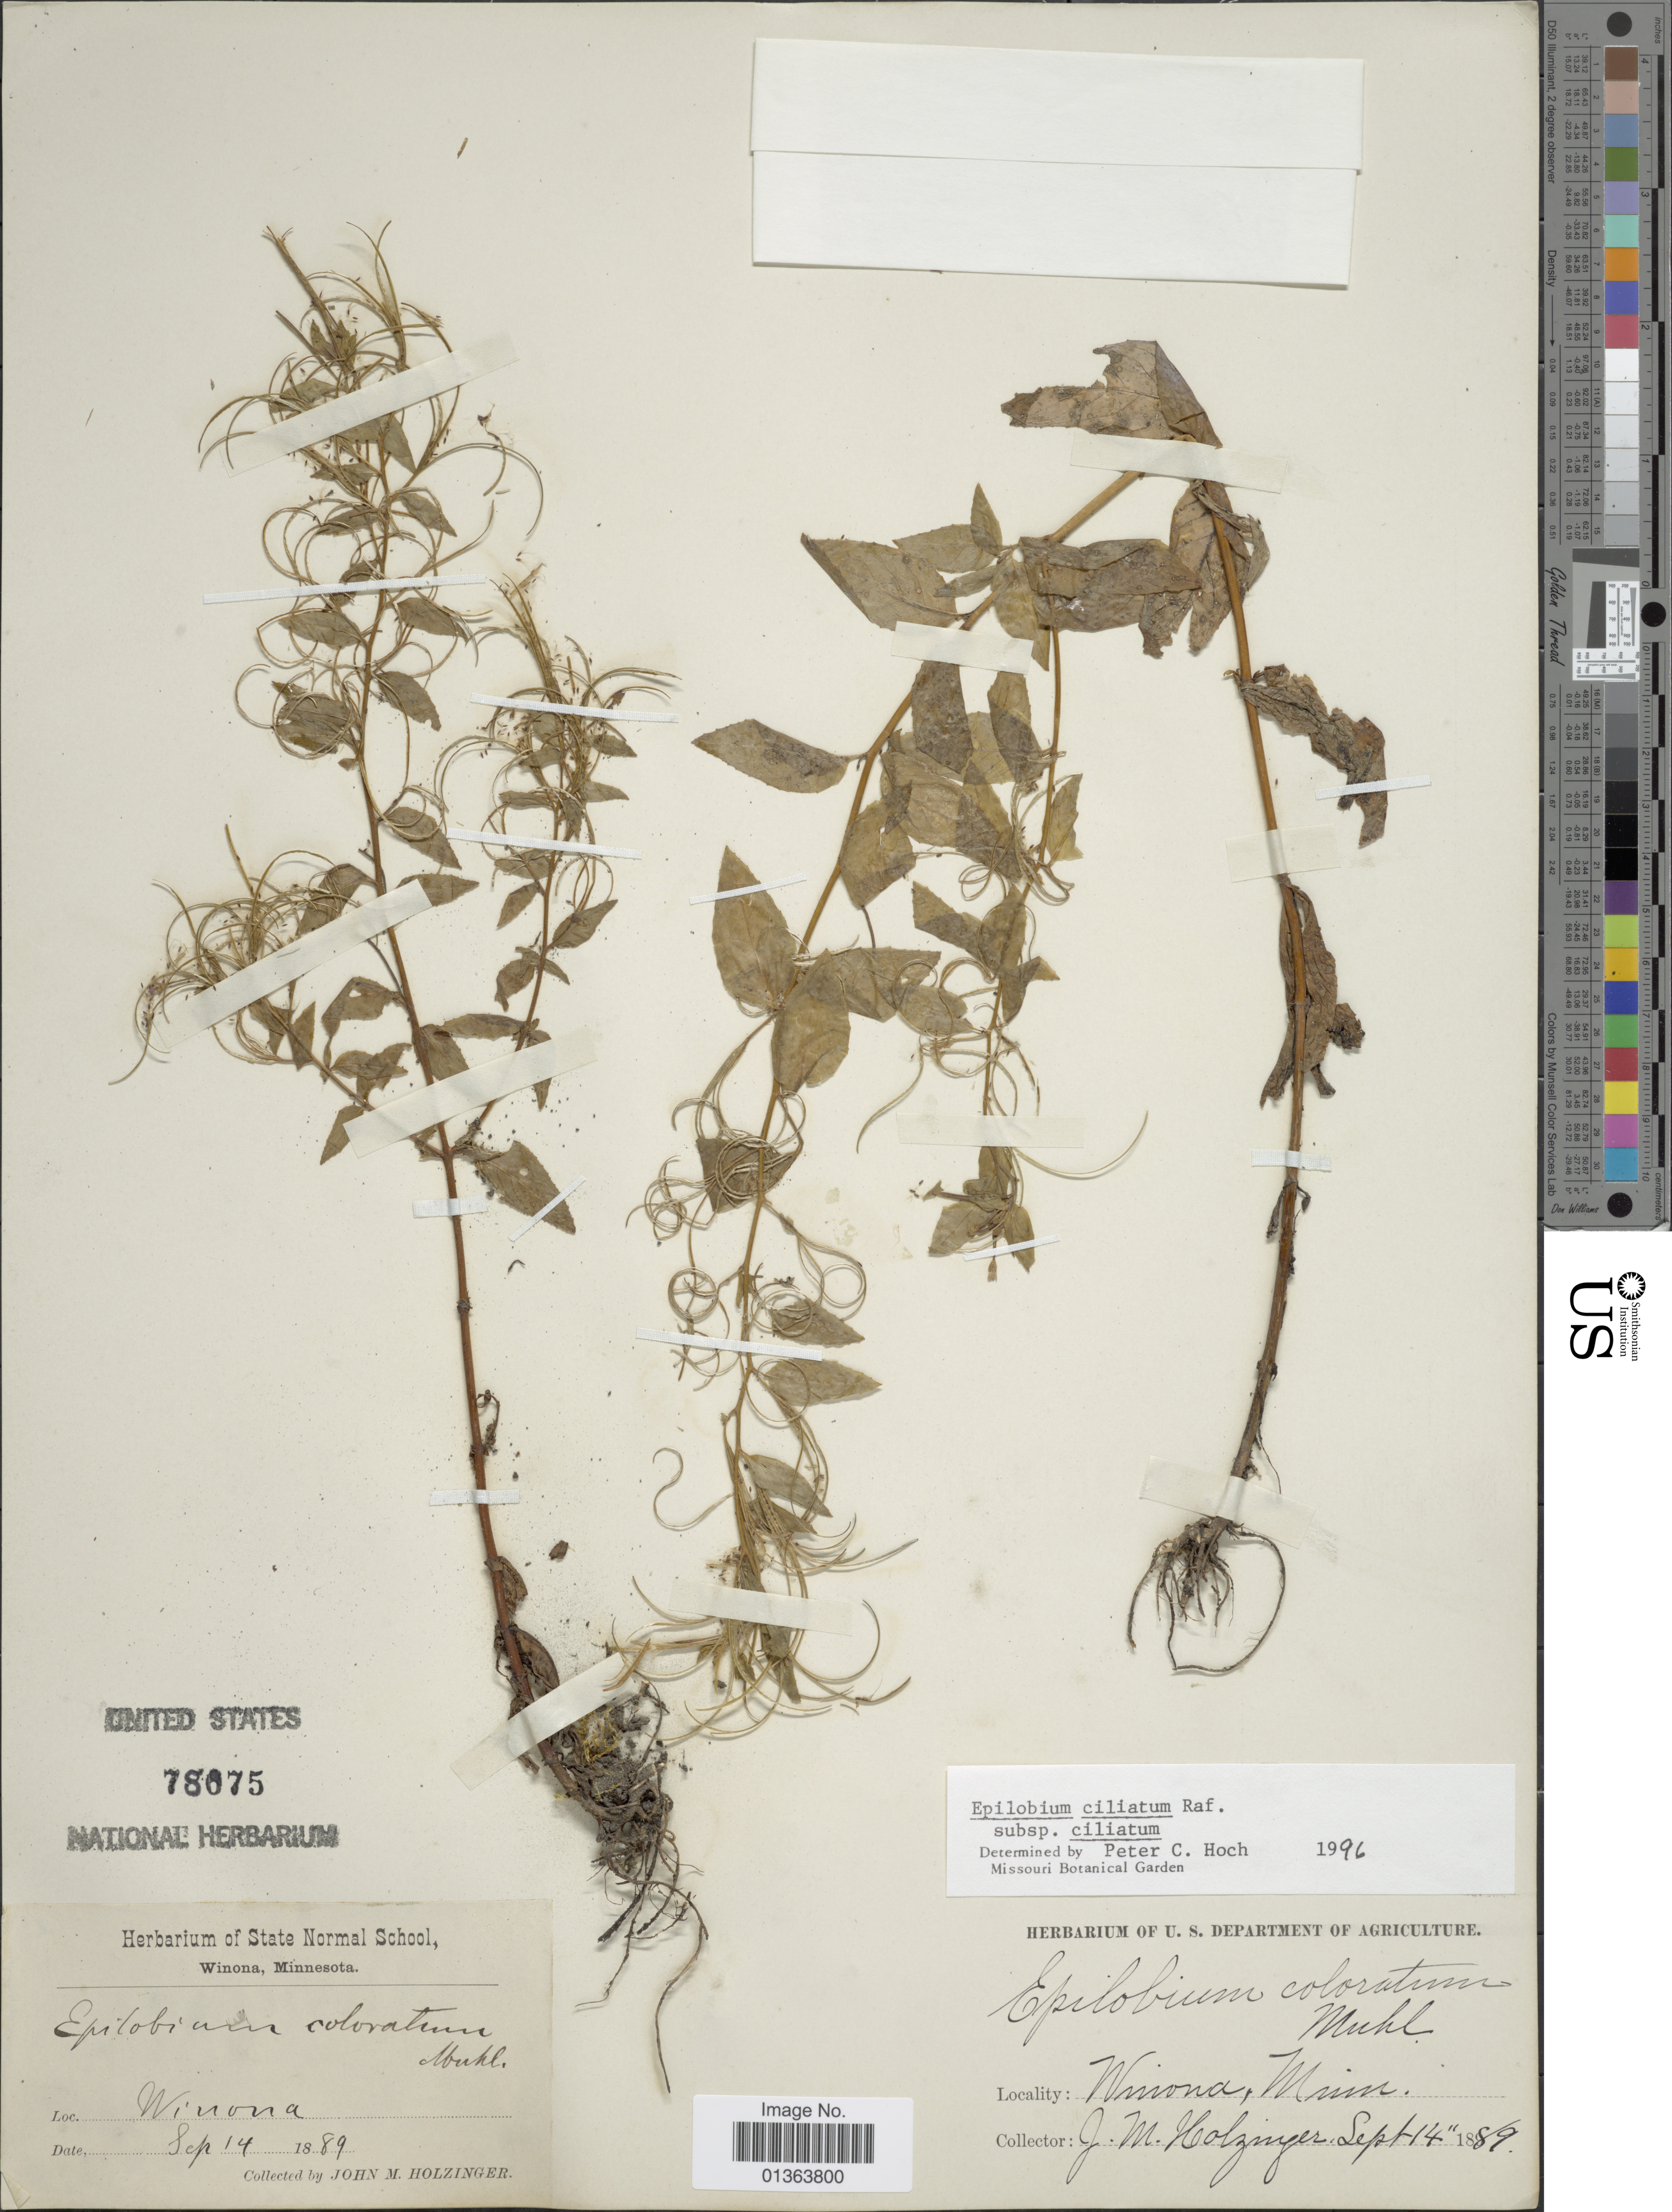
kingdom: Plantae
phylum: Tracheophyta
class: Magnoliopsida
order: Myrtales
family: Onagraceae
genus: Epilobium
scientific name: Epilobium ciliatum subsp. ciliatum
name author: Raf.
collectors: J. M. Holzinger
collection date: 1889-09-14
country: United States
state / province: Minnesota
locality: Winona.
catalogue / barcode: US 78075